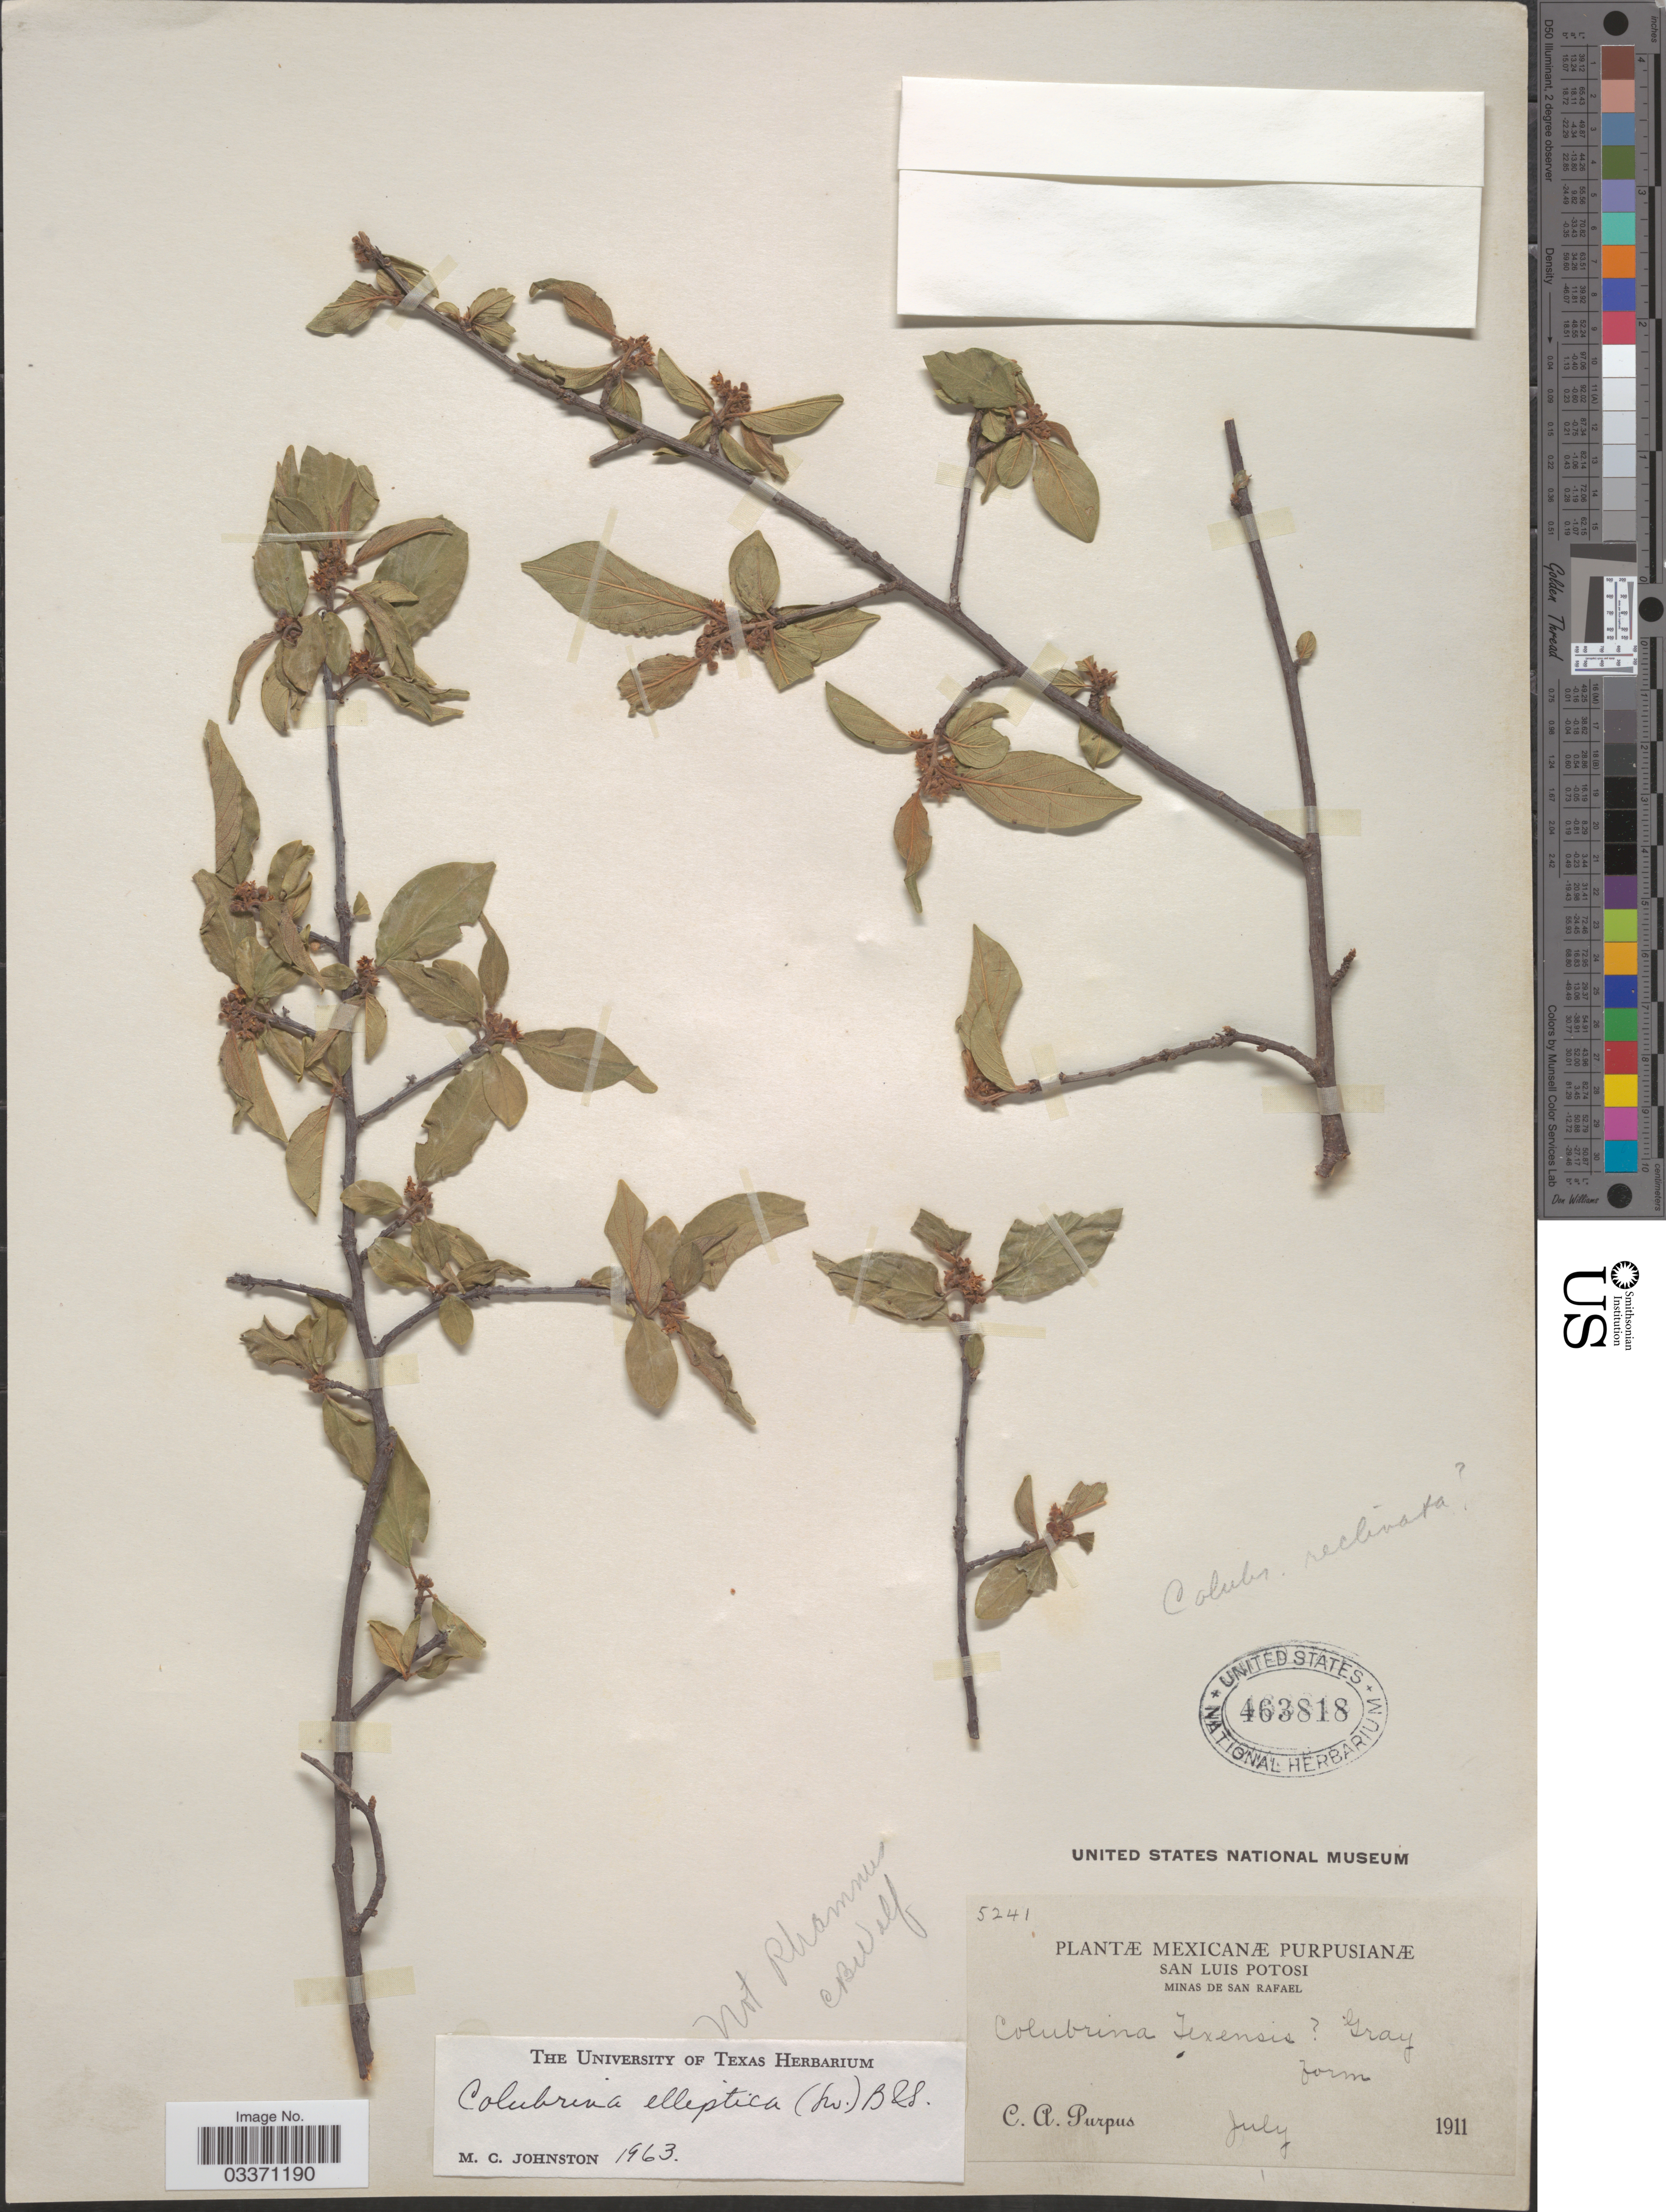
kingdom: Plantae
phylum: Tracheophyta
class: Magnoliopsida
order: Rosales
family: Rhamnaceae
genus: Colubrina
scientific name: Colubrina elliptica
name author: (Sw.) Brizicky & W.L. Stern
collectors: C. A. Purpus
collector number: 5241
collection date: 1911-07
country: Mexico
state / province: San Luis Potosí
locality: Minas de San Rafael.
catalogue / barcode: US 463818